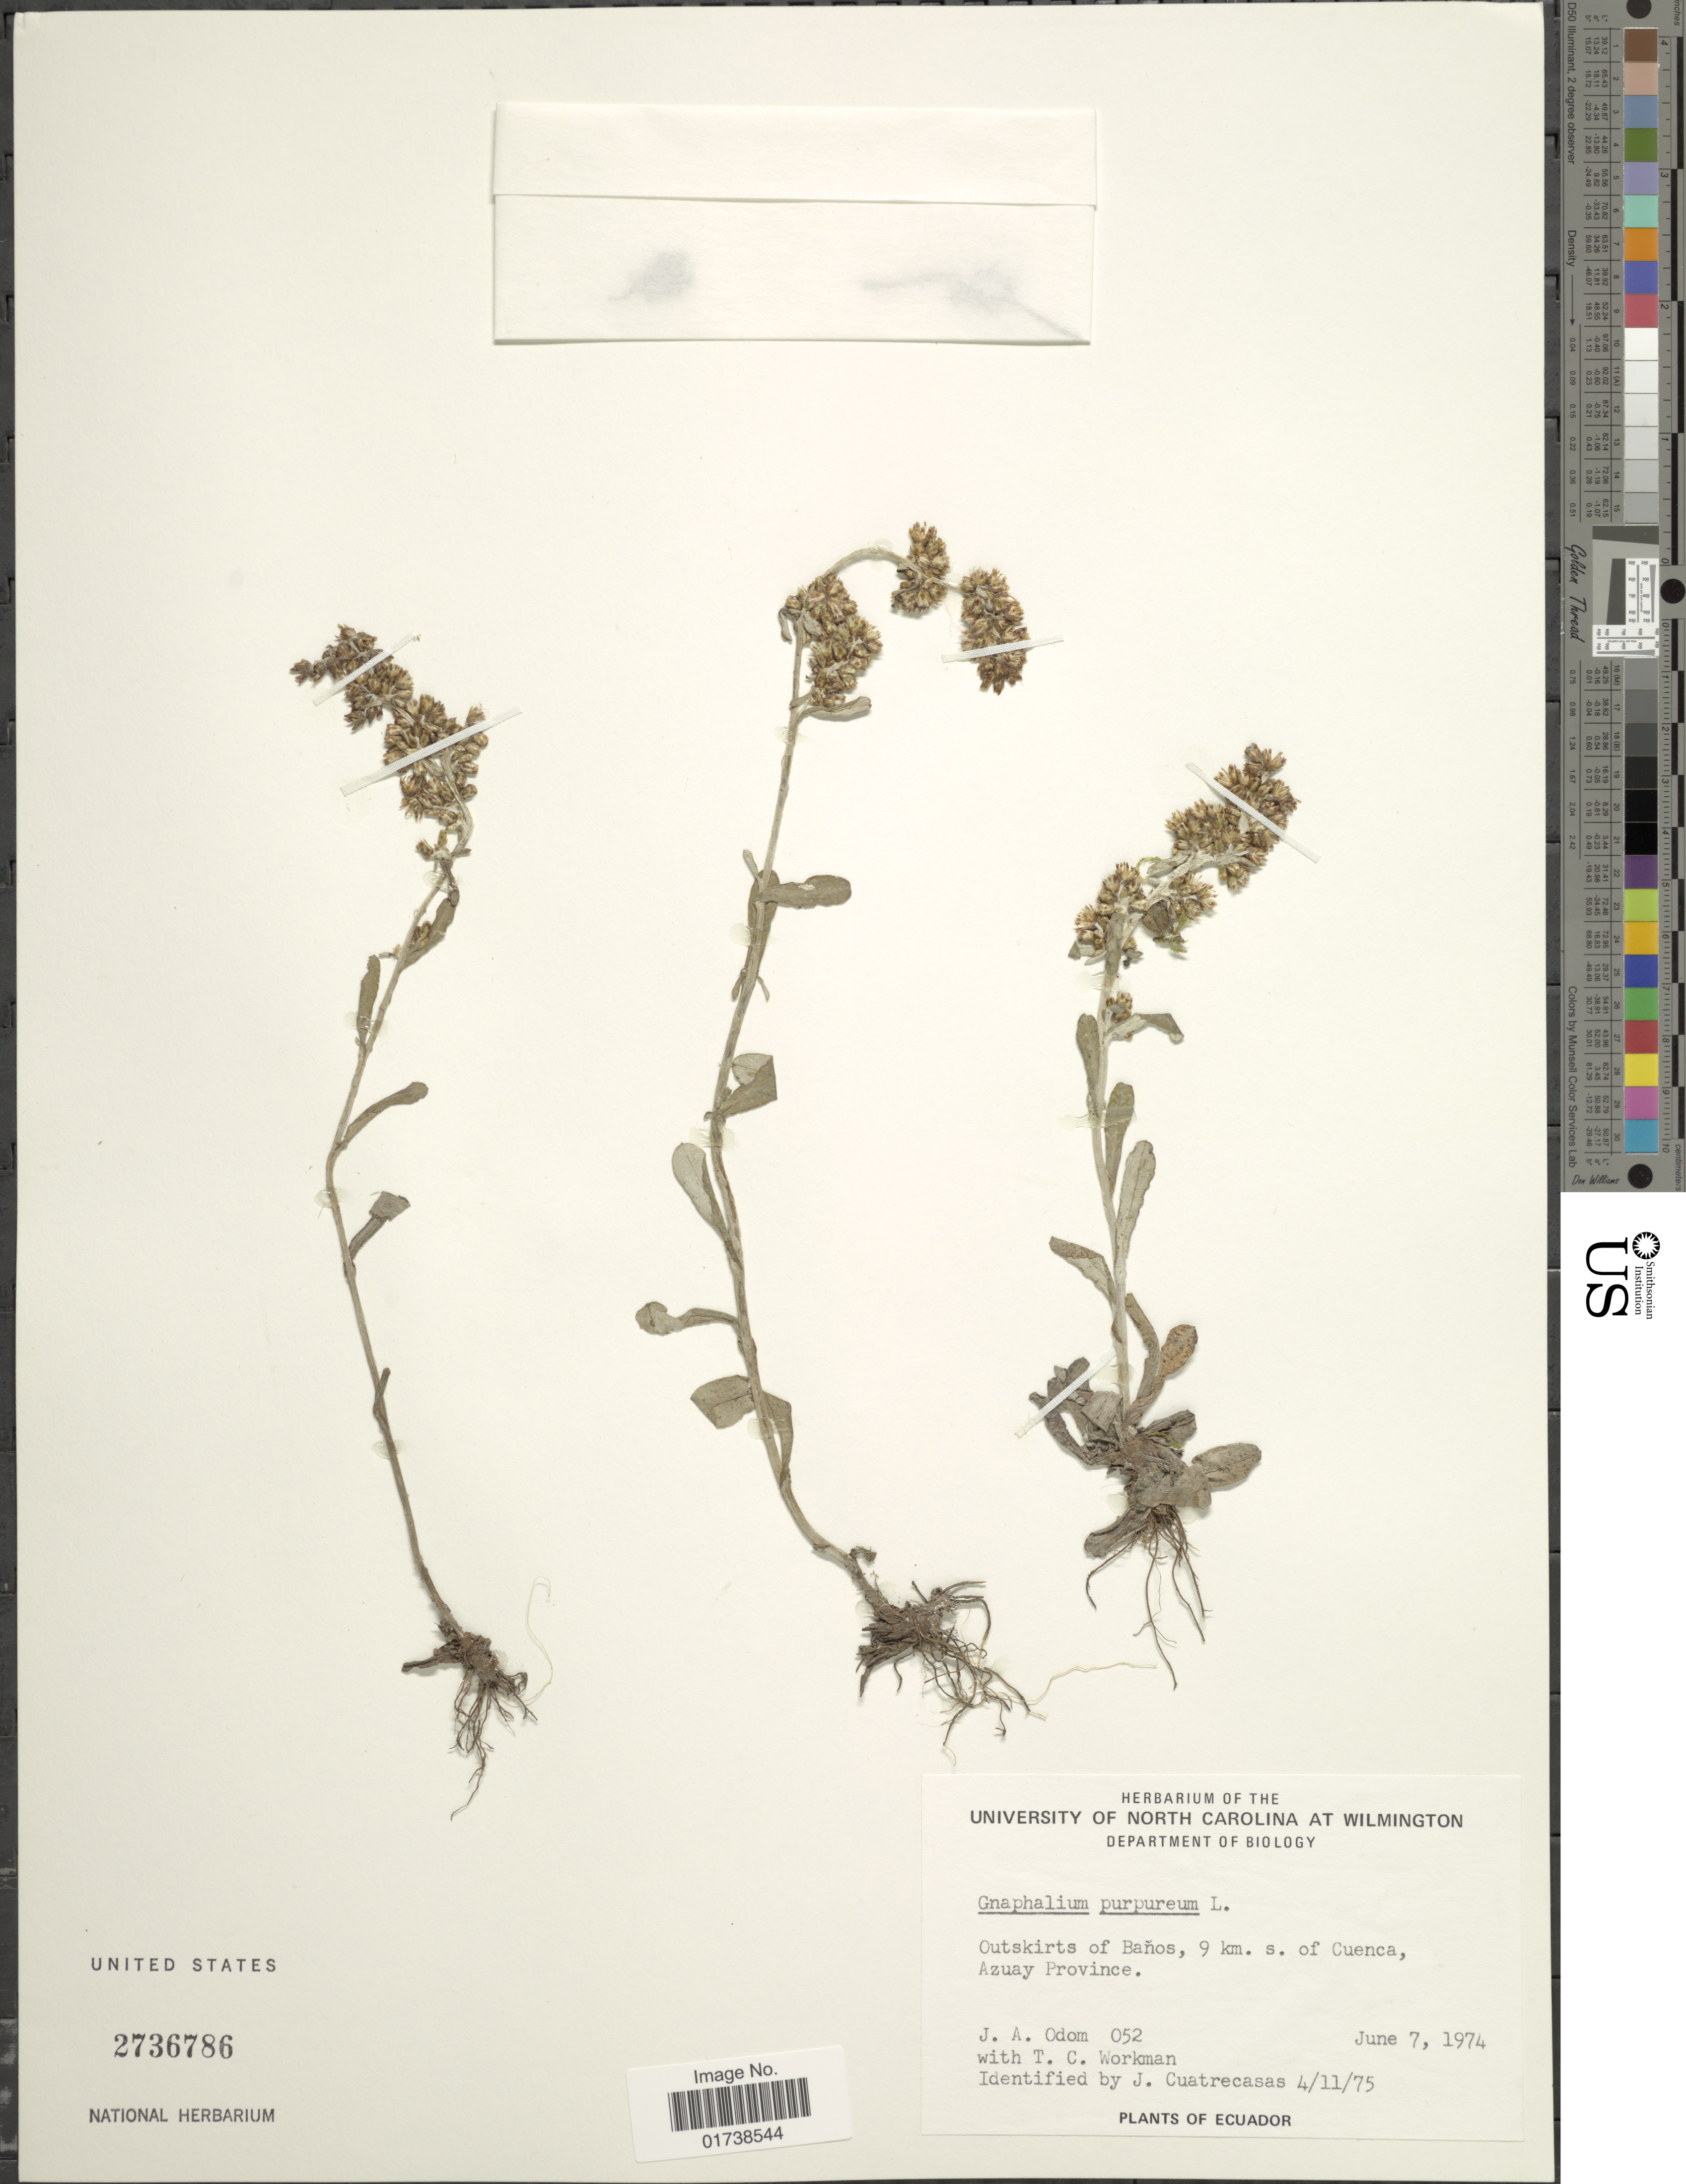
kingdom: Plantae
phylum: Tracheophyta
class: Magnoliopsida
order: Asterales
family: Asteraceae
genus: Gamochaeta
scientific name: Gamochaeta purpurea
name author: (L.) Cabrera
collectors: J. Odom & T. Workman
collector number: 052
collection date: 1974-06-07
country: Ecuador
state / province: Azuay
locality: Outskirts of Banos, 9 km. S. of Cuenca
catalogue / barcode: US 2736786